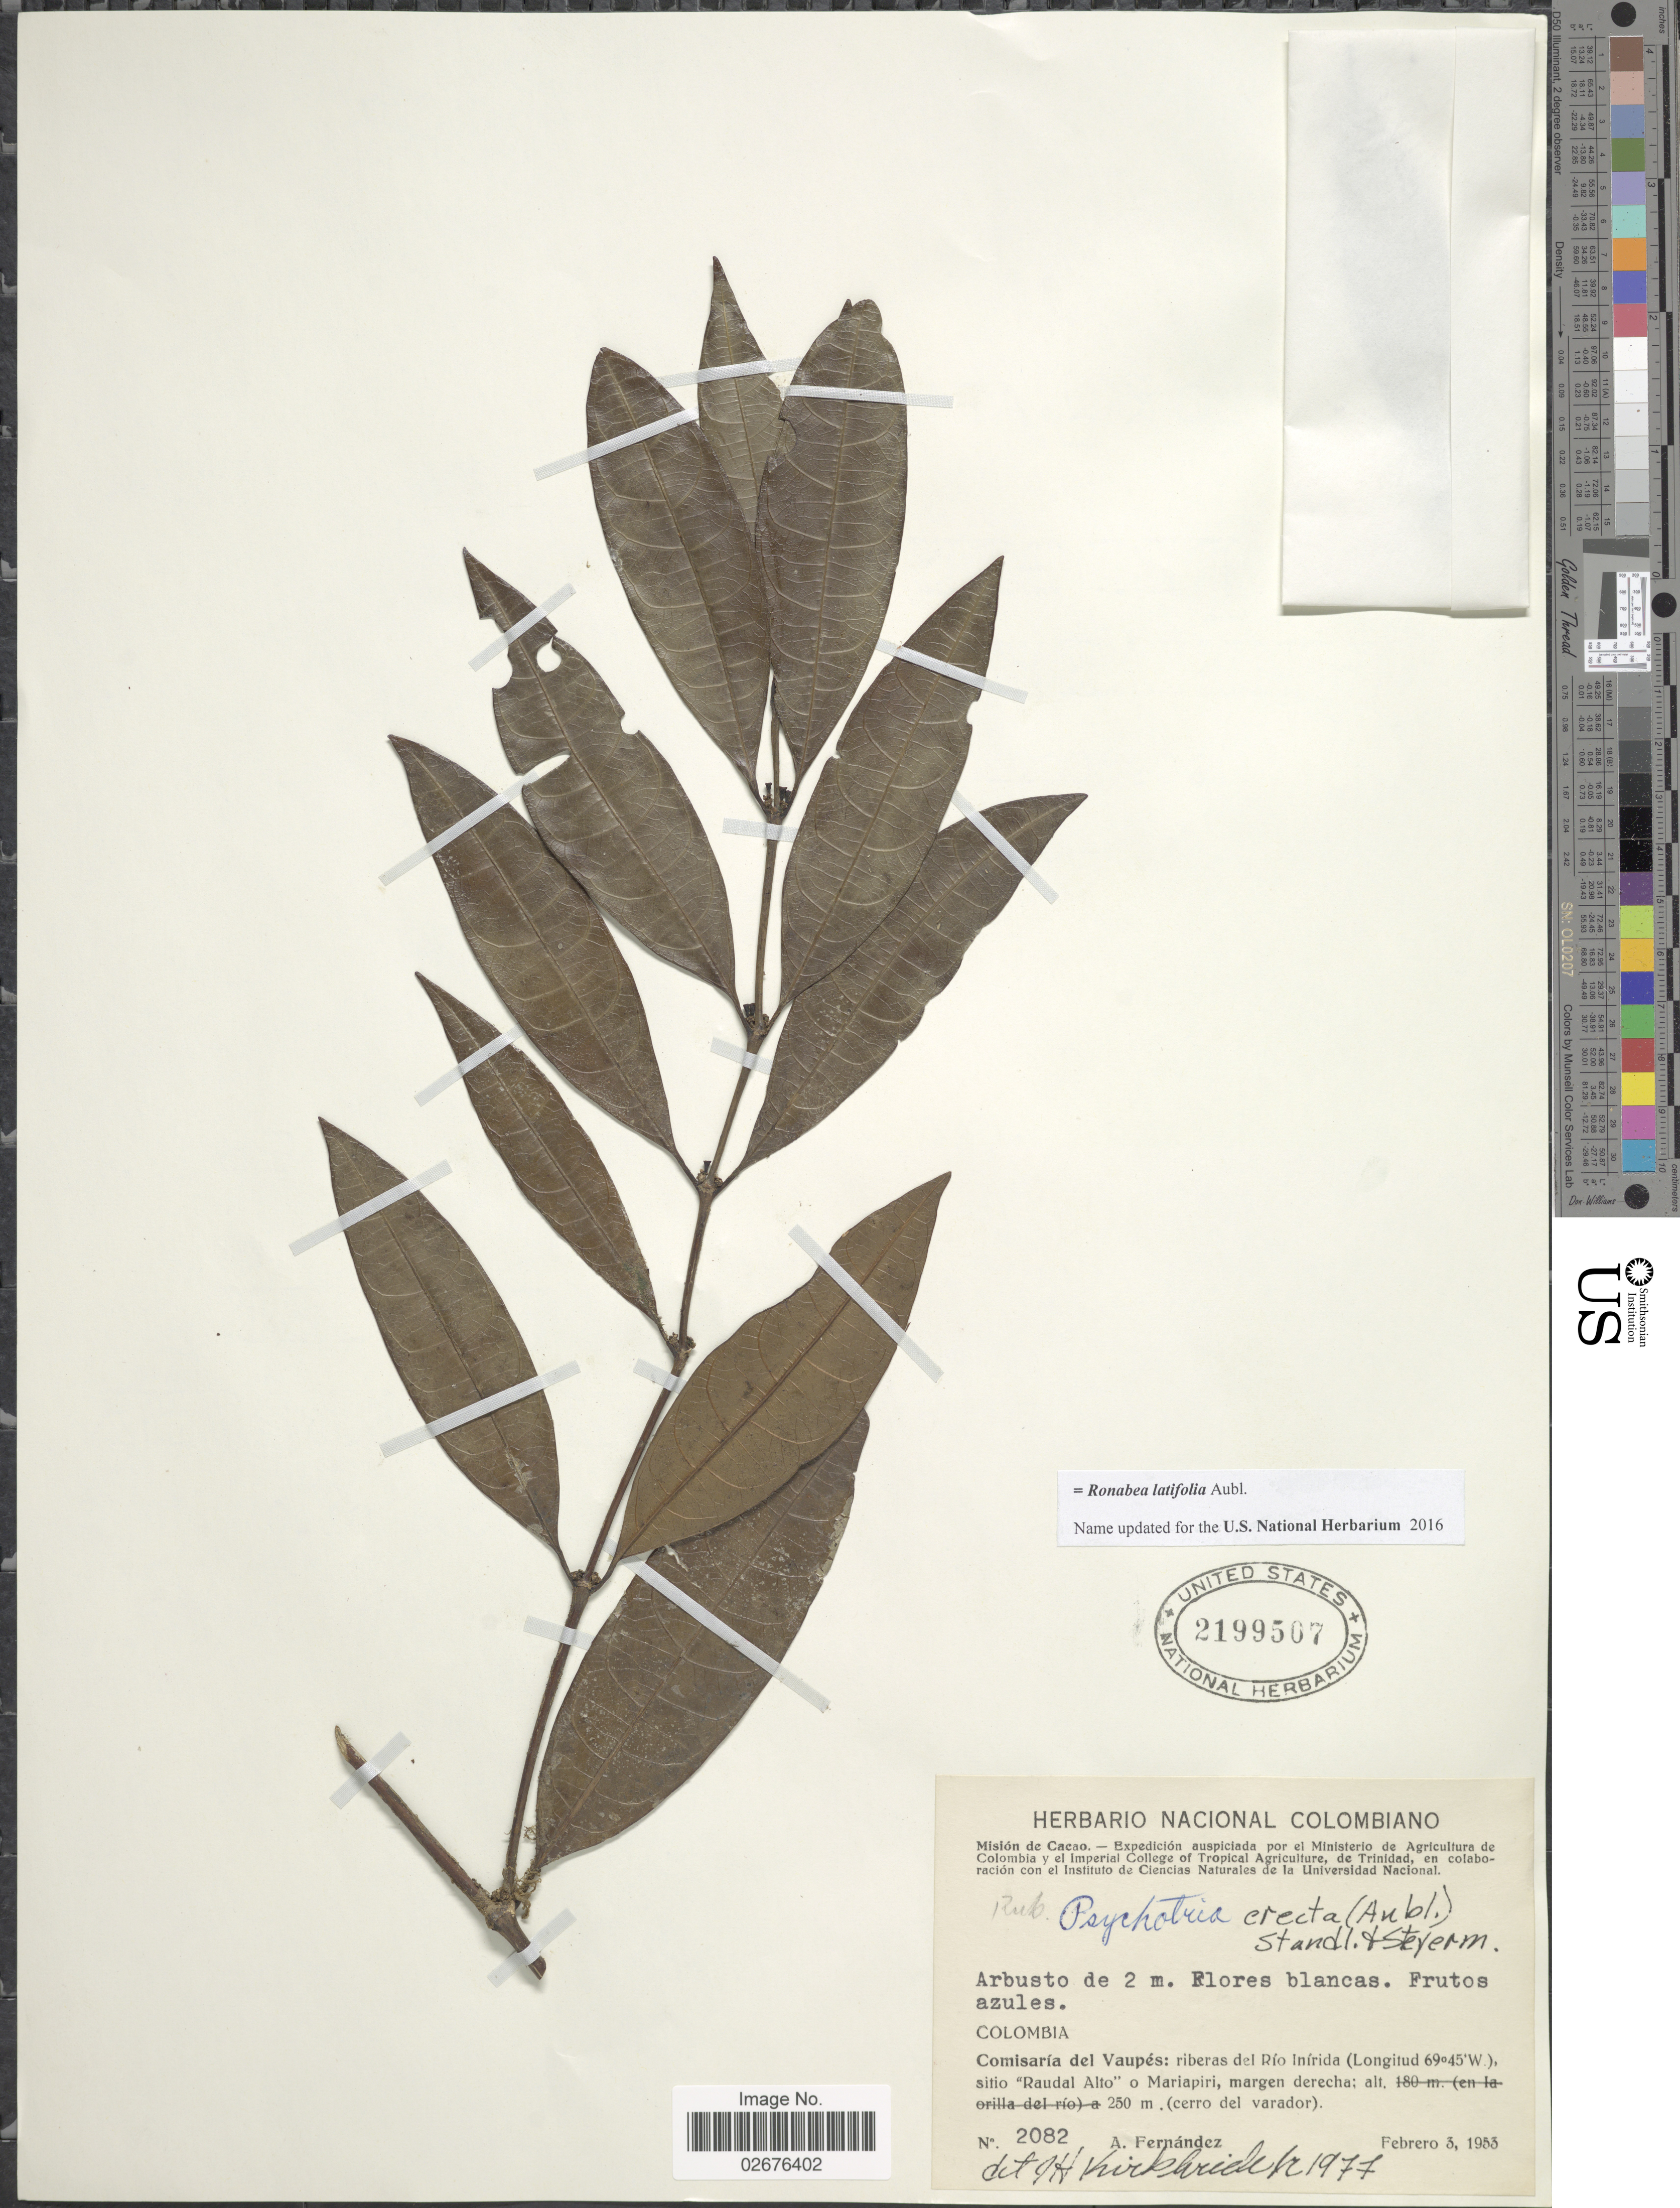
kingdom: Plantae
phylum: Tracheophyta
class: Magnoliopsida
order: Gentianales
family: Rubiaceae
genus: Ronabea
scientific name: Ronabea latifolia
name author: Aubl.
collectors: A. Fernández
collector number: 2082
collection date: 1953-02-03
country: Colombia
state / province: Vaupés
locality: Comisario del Vaupes: riberas del Rio Inirida, sitio "Raudal Alto", o Mariapiri, margen derecha, (cerro del varador)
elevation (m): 250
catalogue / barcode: US 2199507